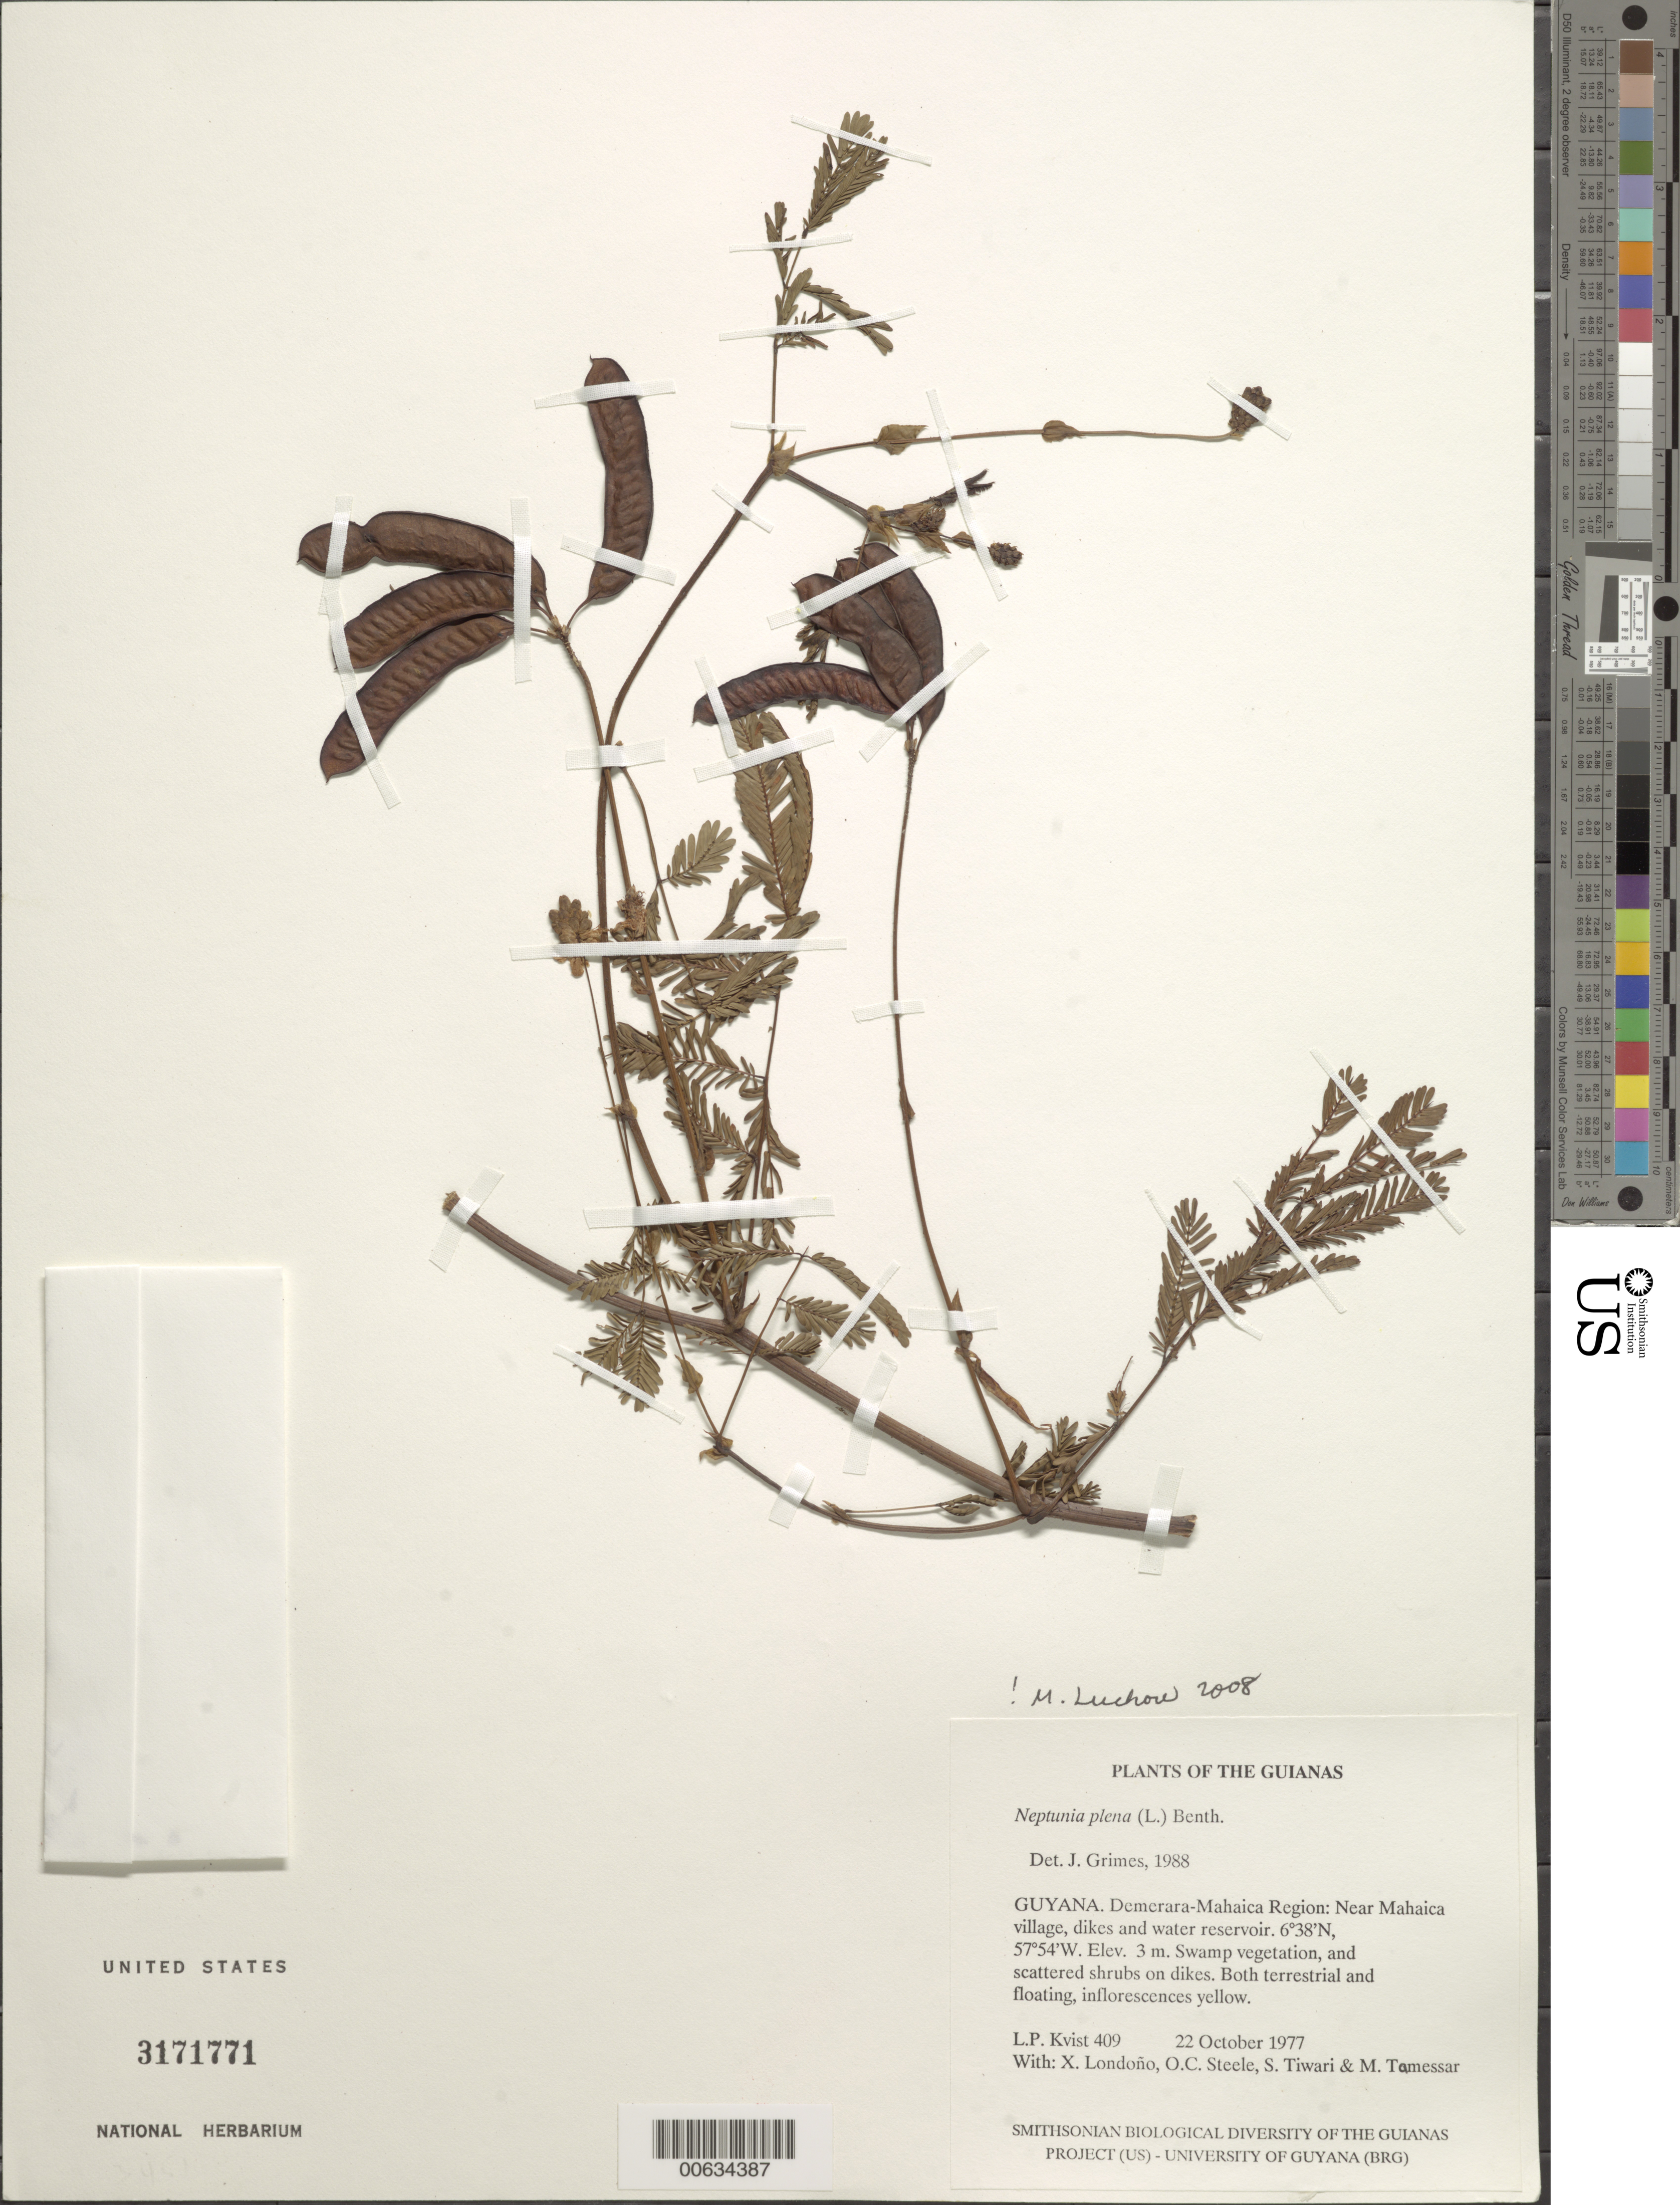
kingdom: Plantae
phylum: Tracheophyta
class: Magnoliopsida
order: Fabales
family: Fabaceae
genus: Neptunia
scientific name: Neptunia plena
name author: (L.) Benth.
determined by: Grimes, J.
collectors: L. P. Kvist, X. Londoño, O. C. Steele, S. Tiwari & M. Tamessar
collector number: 409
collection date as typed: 22 October 1987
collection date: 1987-10-22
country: Guyana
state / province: Demerara-Mahaica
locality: Near Mahaica village, dikes and water reservoir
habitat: Swamp vegetation, and scattered shrubs on dikes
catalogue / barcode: US 3171771